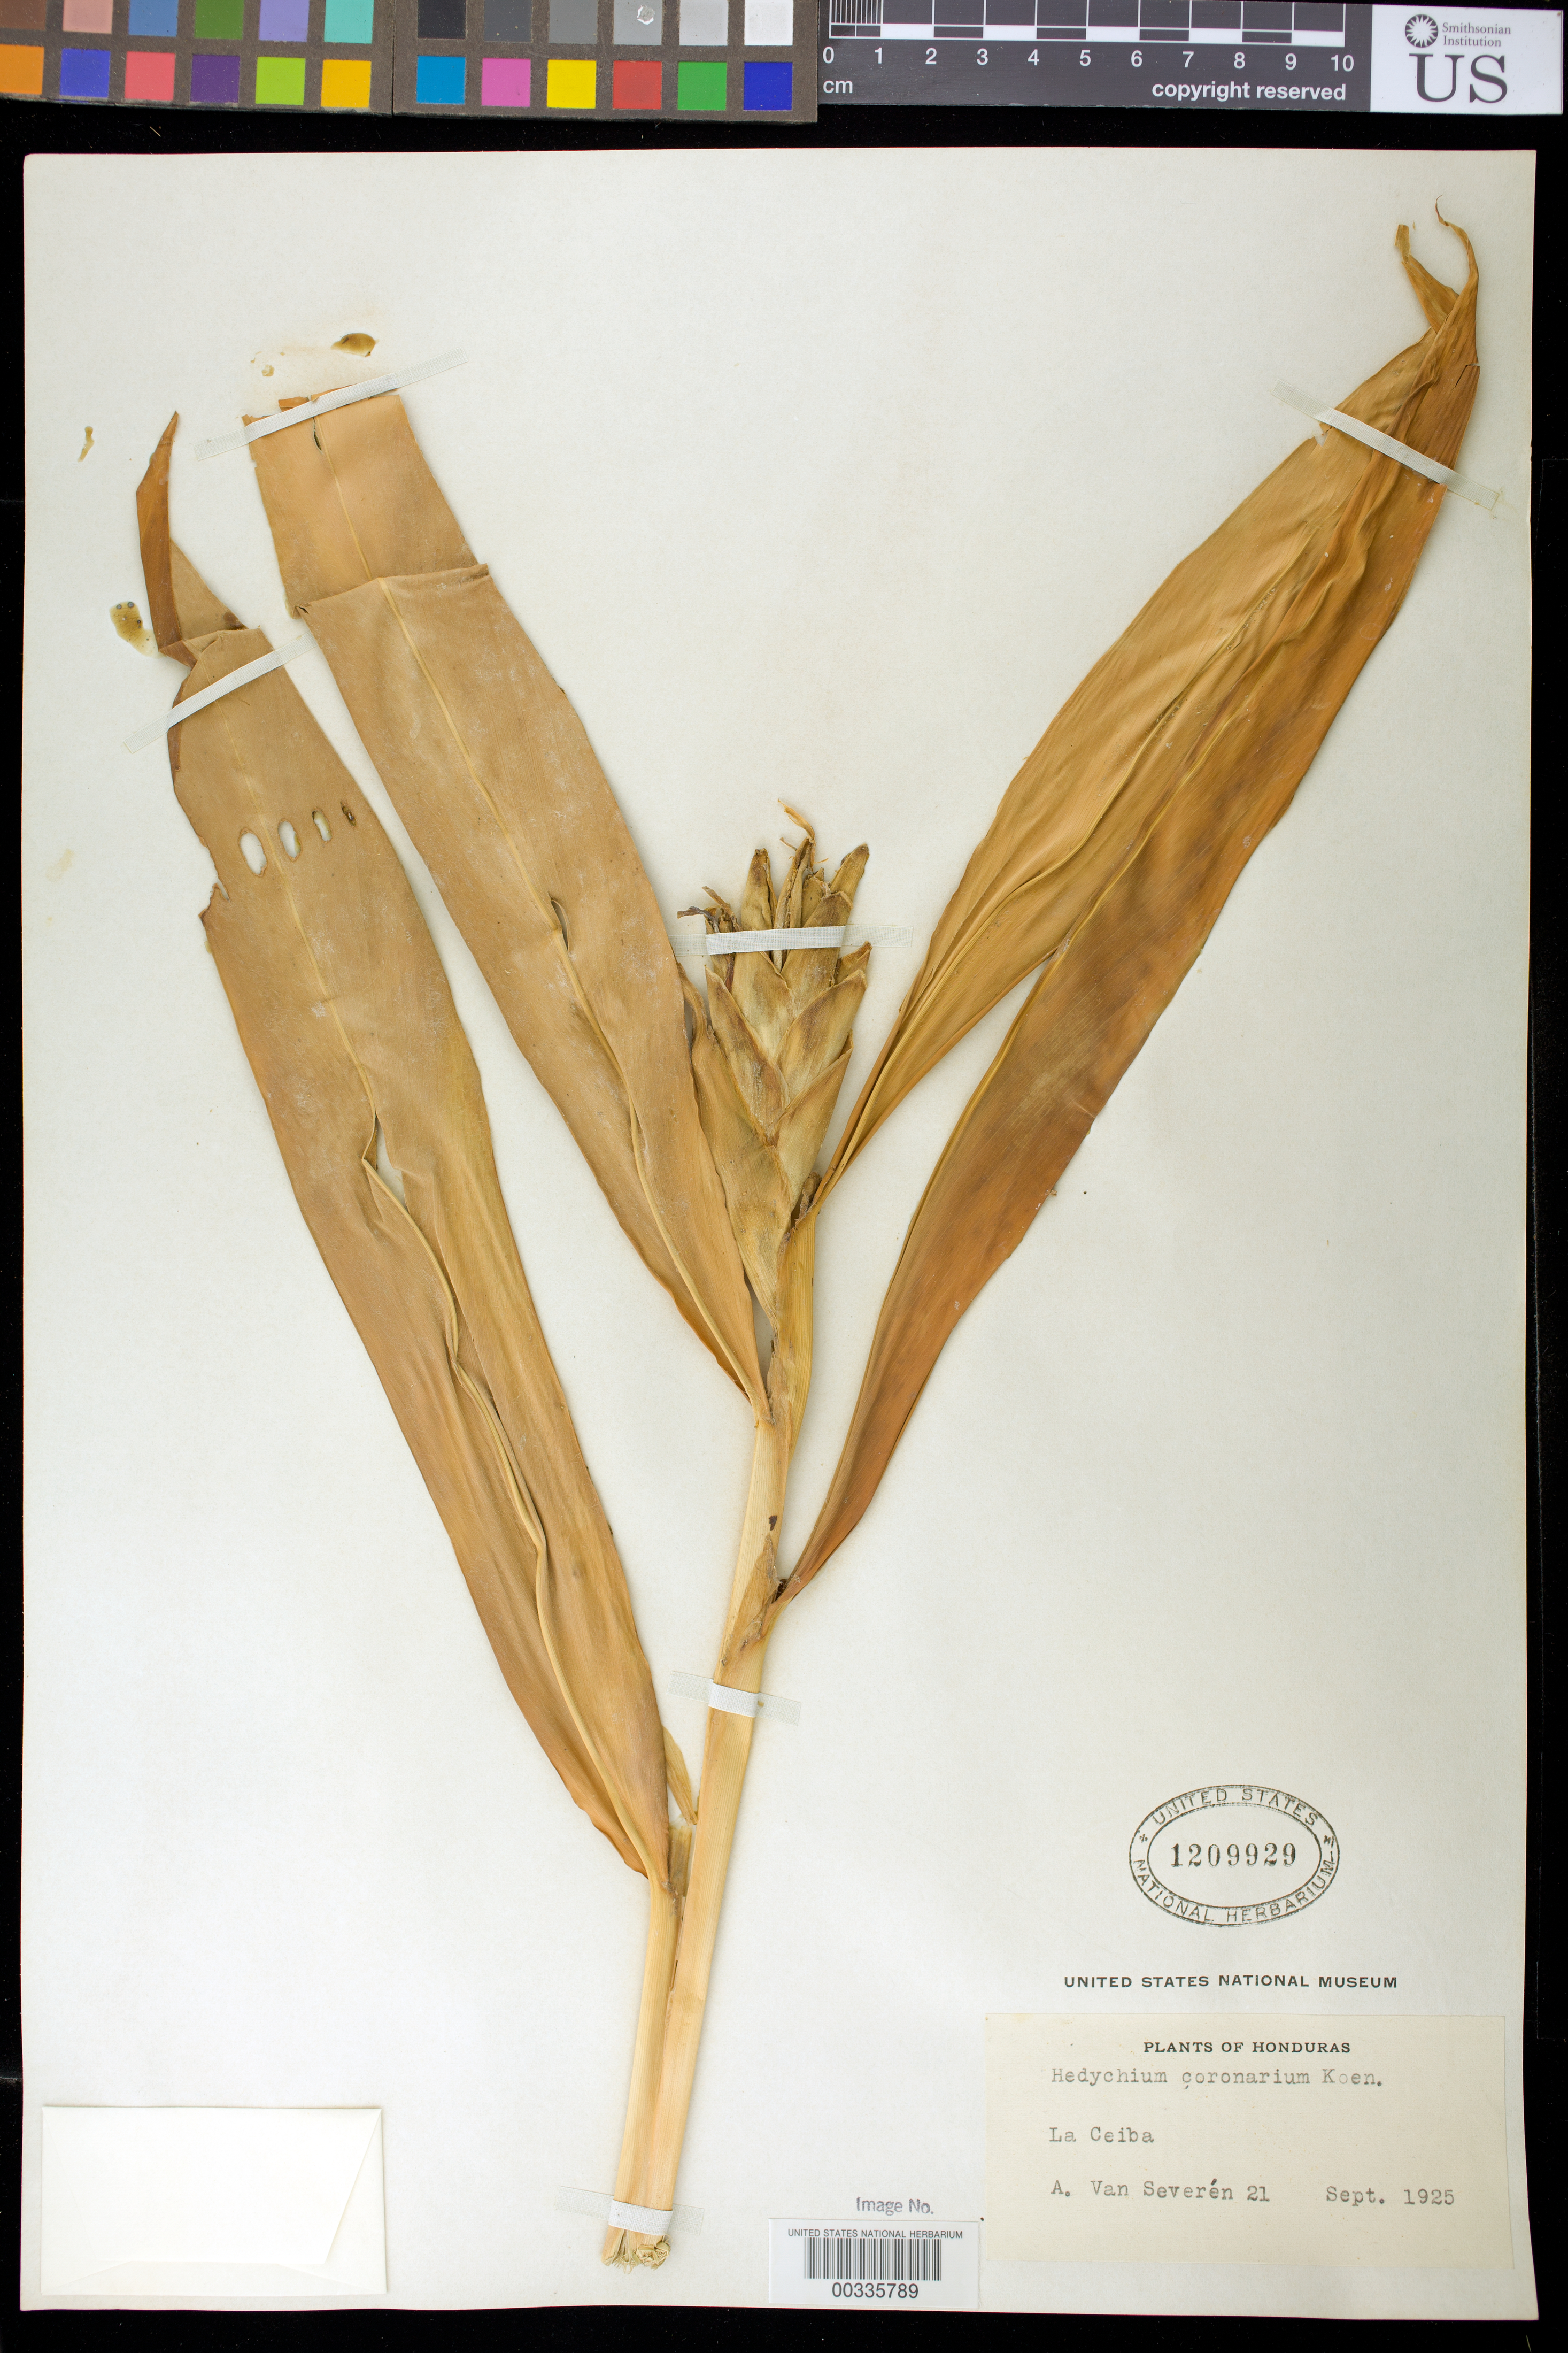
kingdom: Plantae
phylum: Tracheophyta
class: Liliopsida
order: Zingiberales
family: Zingiberaceae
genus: Hedychium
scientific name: Hedychium coronarium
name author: J. Koenig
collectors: A. Van Severen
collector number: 21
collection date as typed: Sep 1925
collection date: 1925-09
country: Honduras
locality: La Ceiba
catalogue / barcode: US 1209929